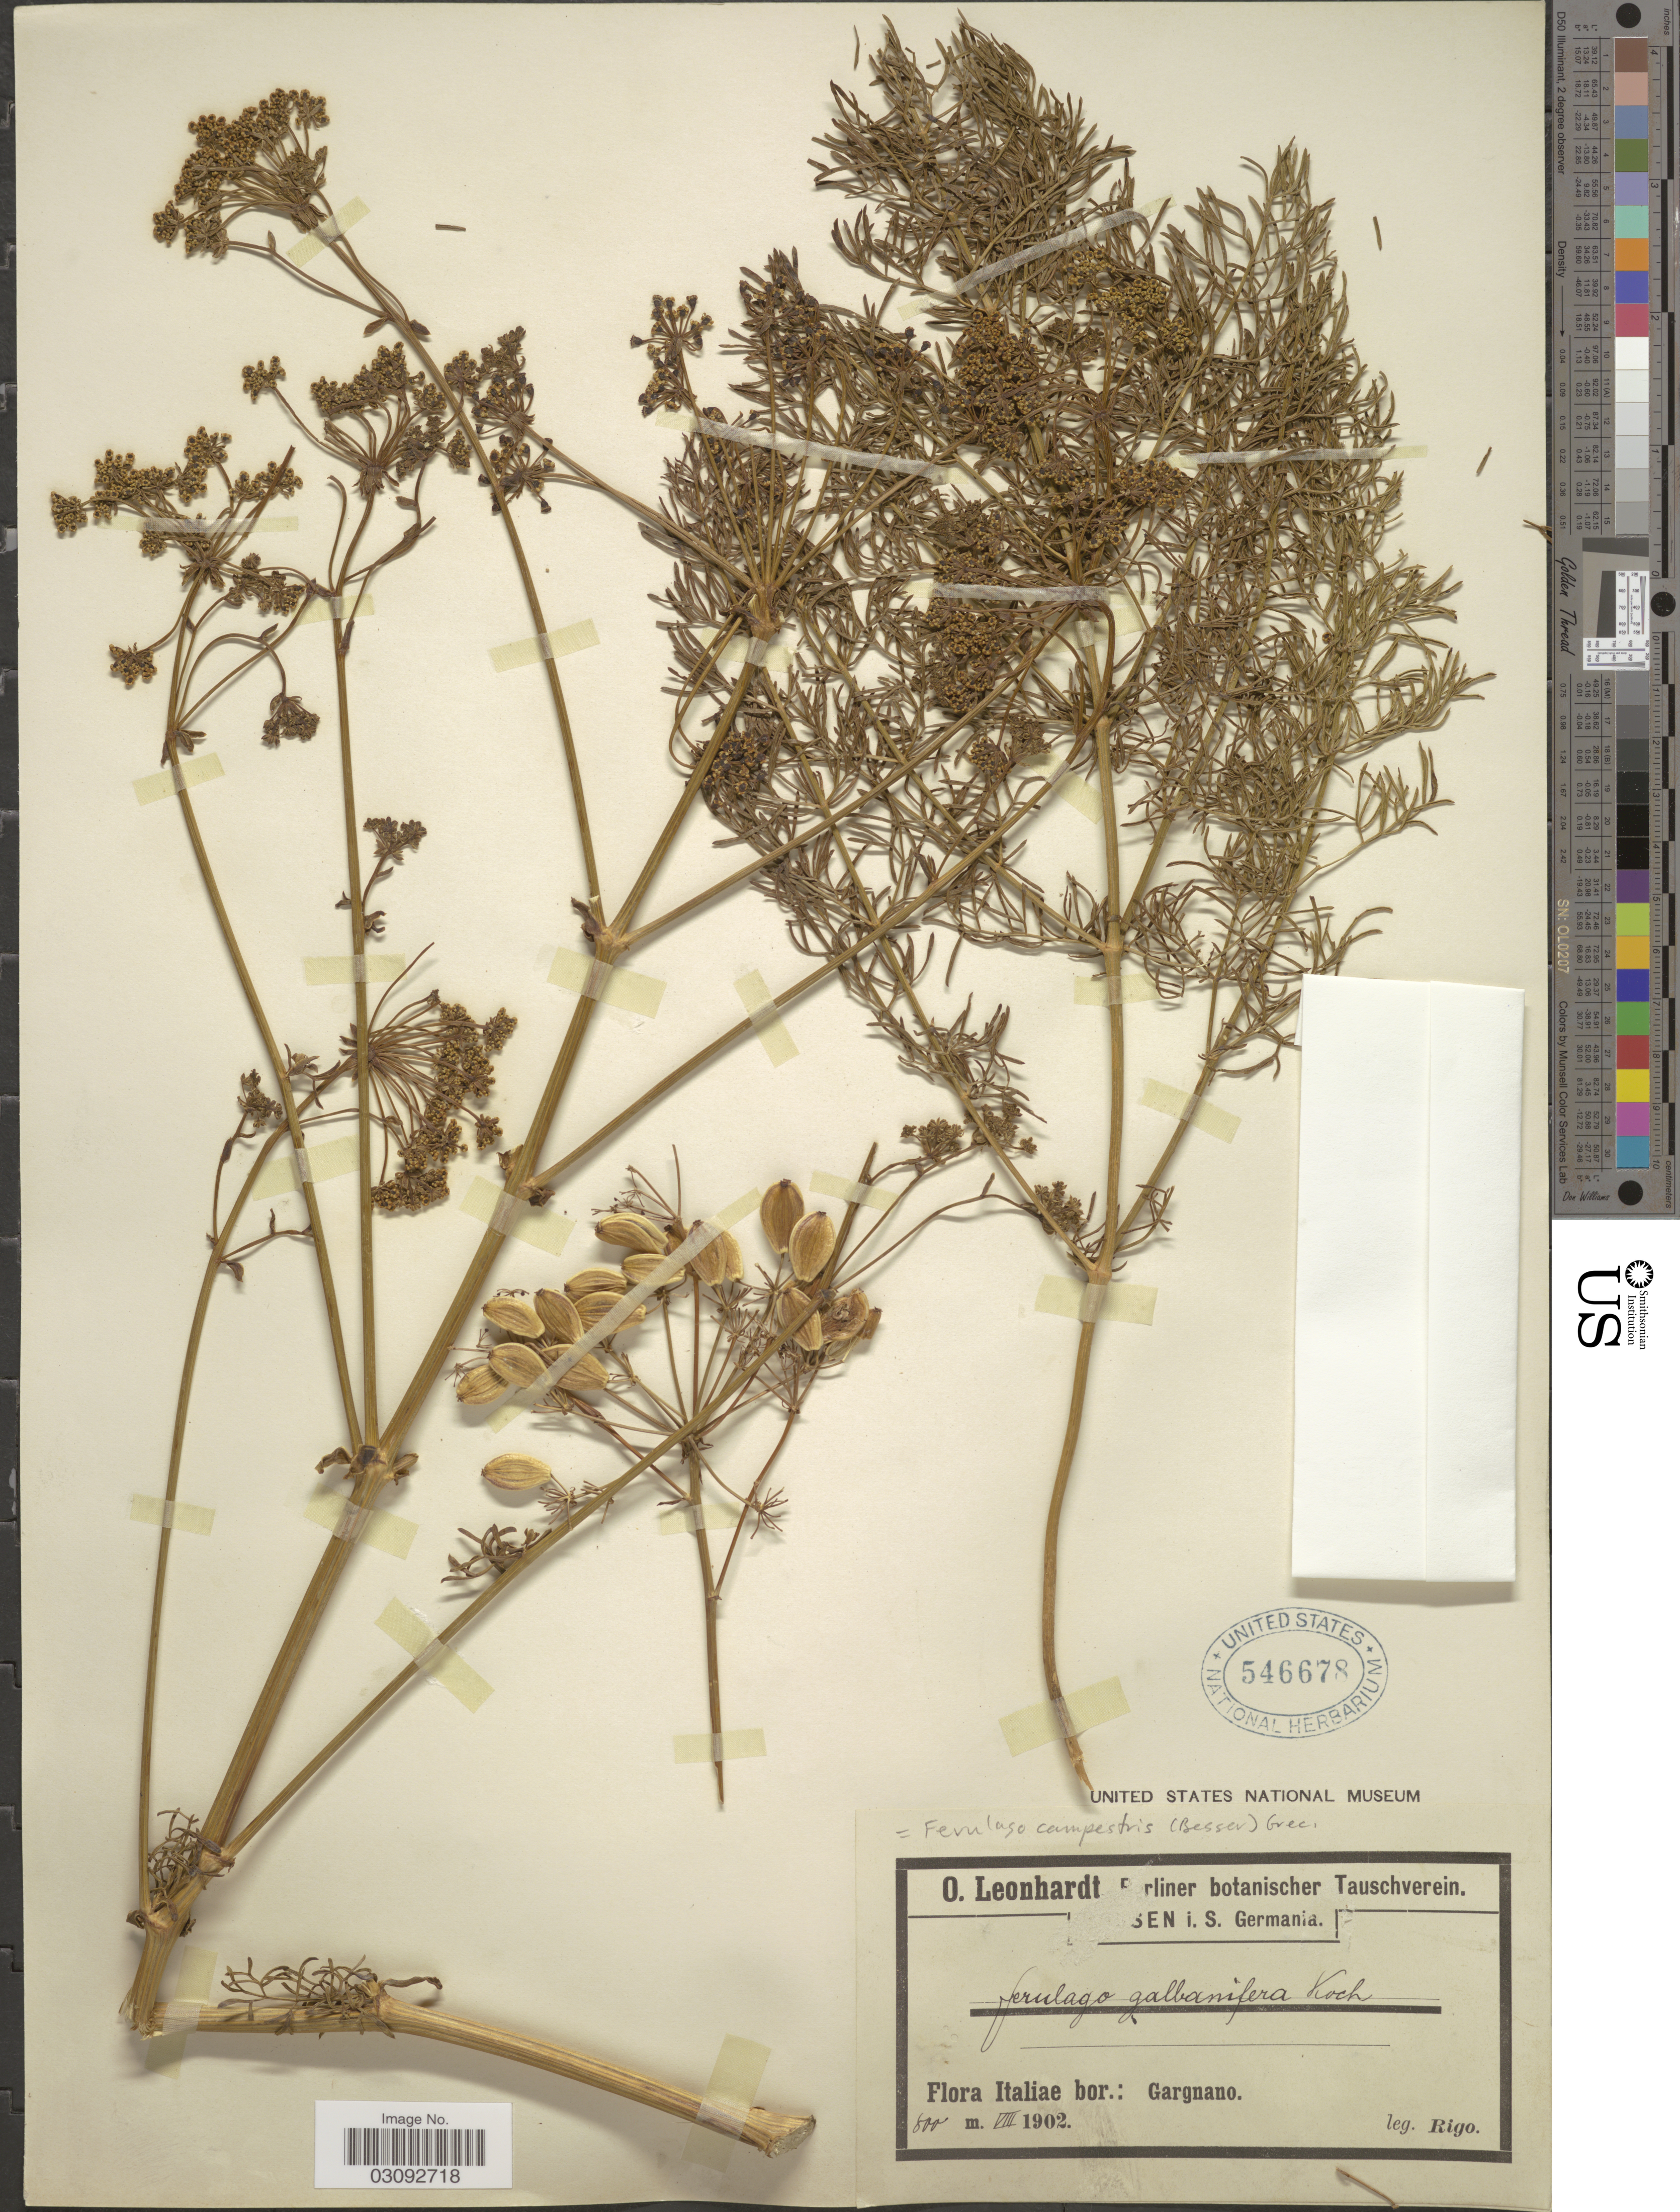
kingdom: Plantae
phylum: Tracheophyta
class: Magnoliopsida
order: Apiales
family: Apiaceae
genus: Ferulago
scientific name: Ferulago campestris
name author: (Besser) Grecescu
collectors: -- Rigo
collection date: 1902-08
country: Italy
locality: Gargnano.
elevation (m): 800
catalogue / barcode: US 546678